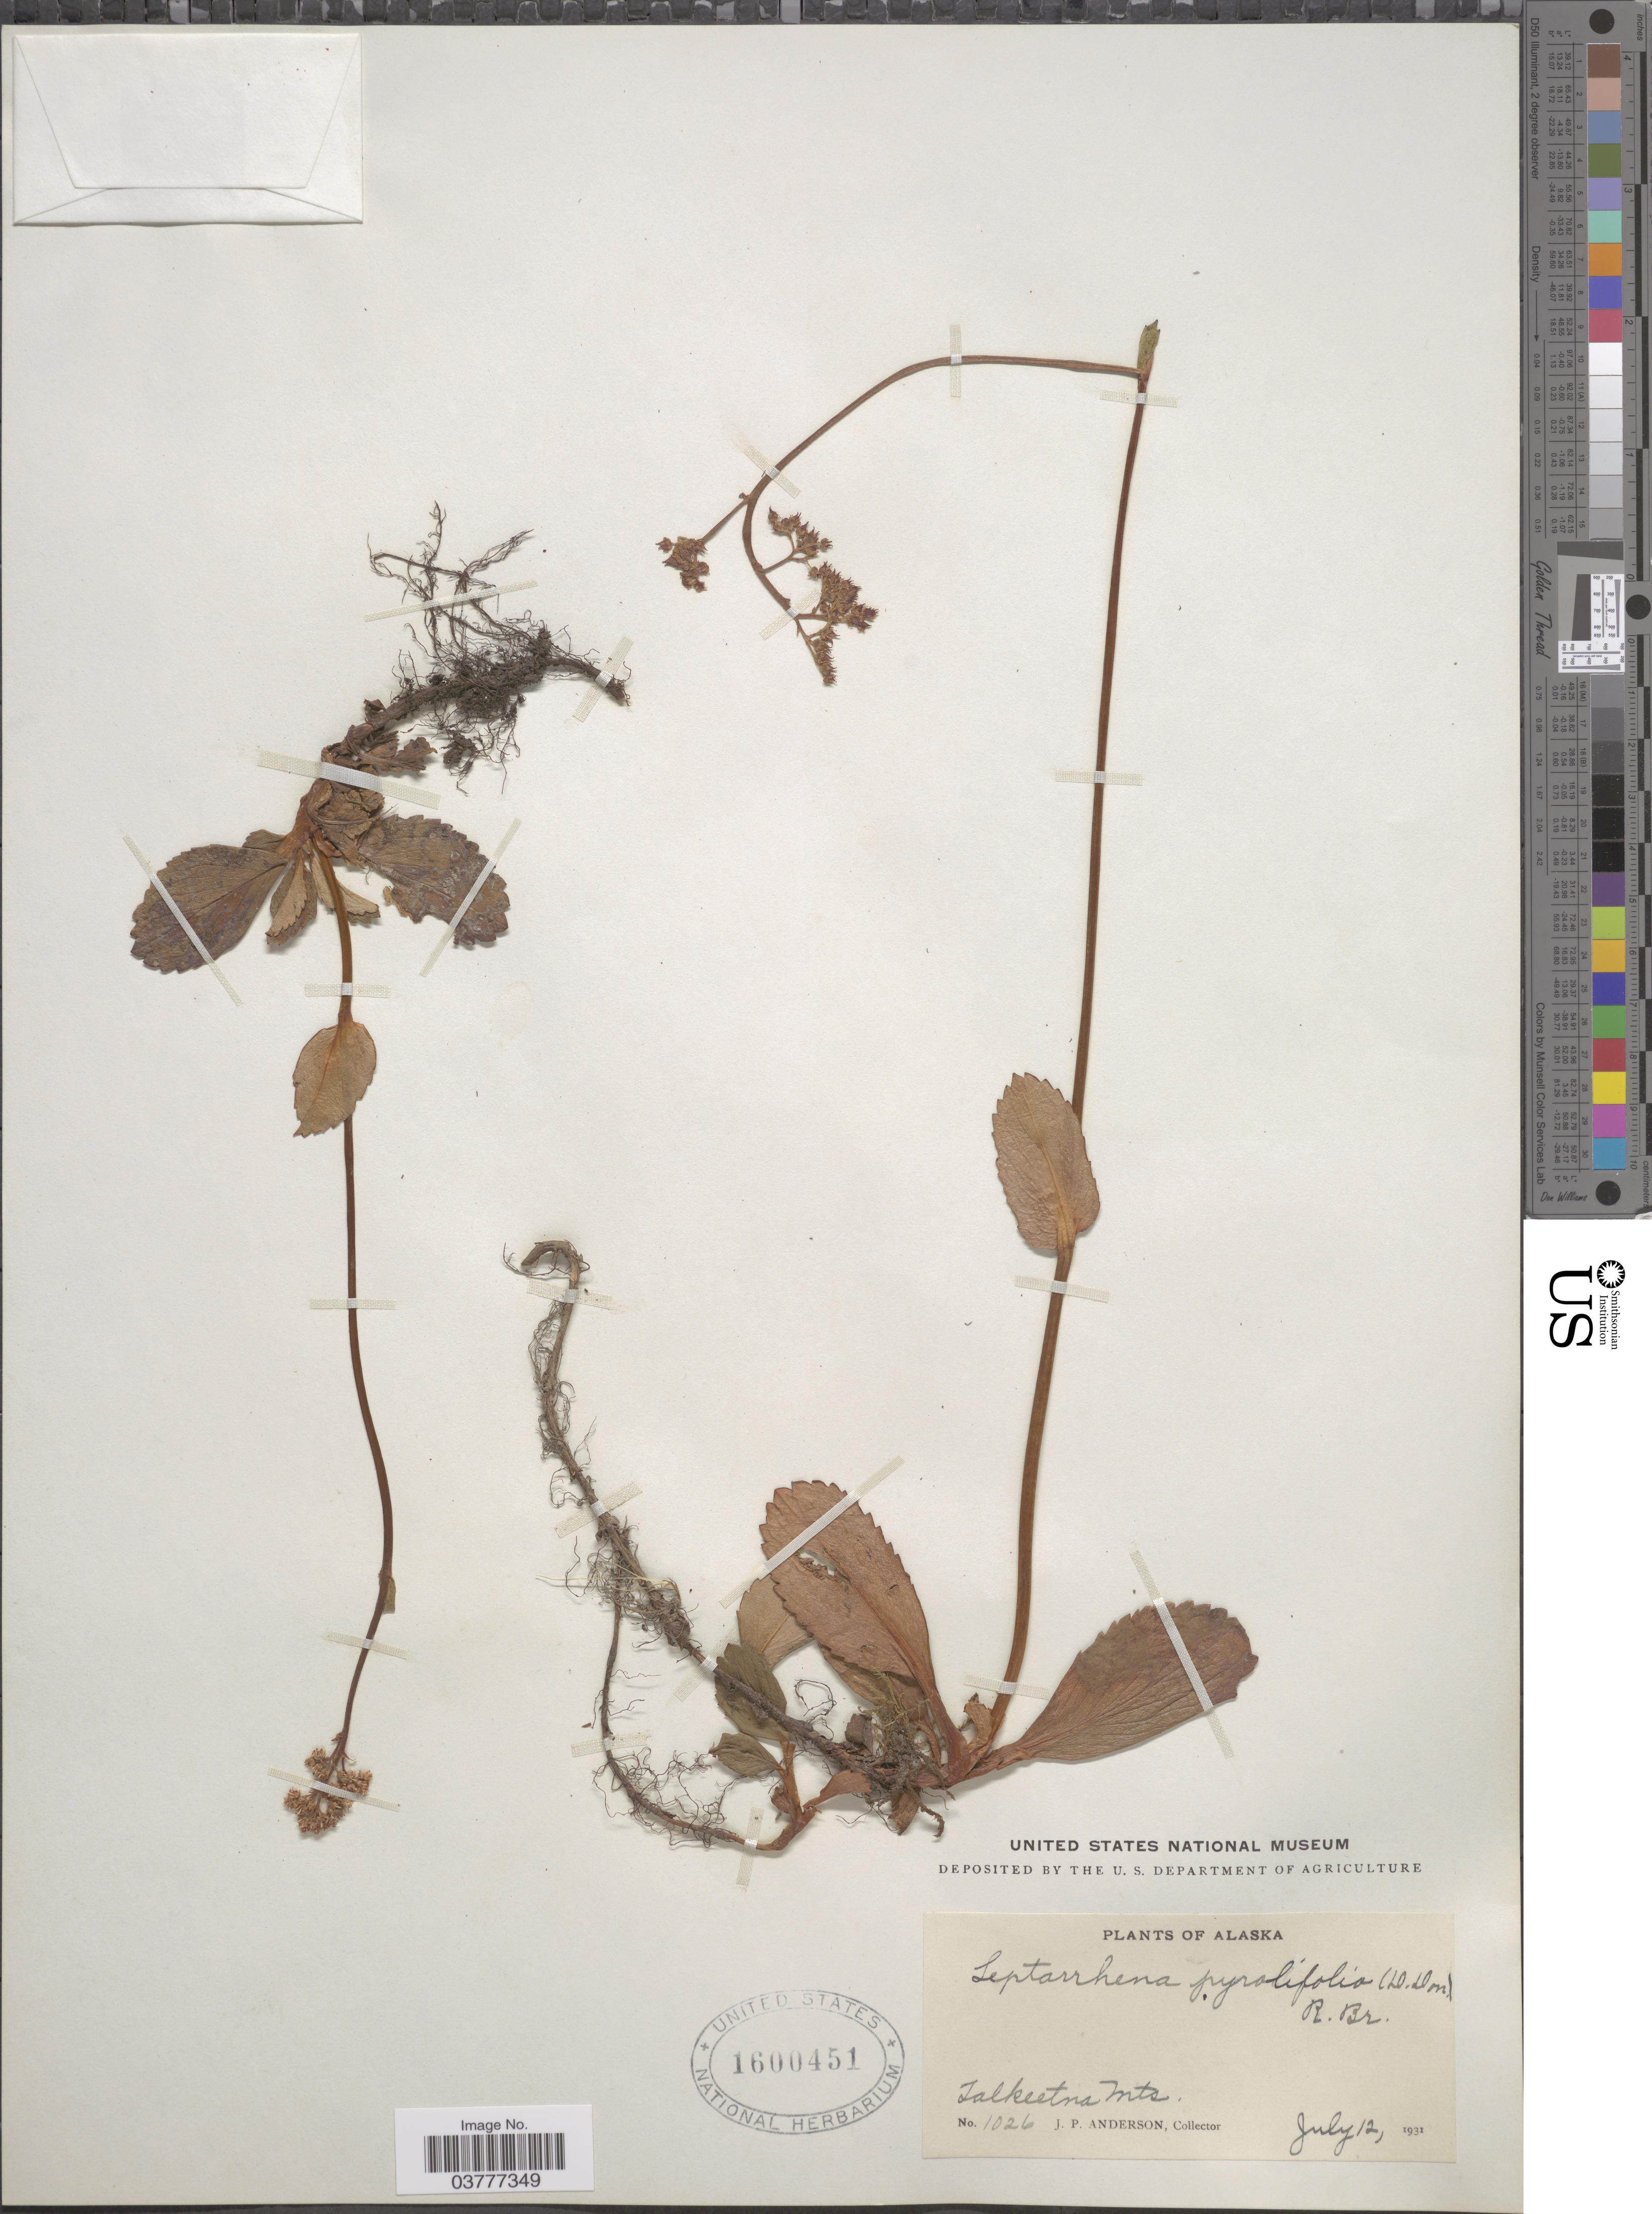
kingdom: Plantae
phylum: Tracheophyta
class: Magnoliopsida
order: Saxifragales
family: Saxifragaceae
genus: Leptarrhena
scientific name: Leptarrhena pyrolifolia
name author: (D. Don) Ser.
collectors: J. P. Anderson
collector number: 1026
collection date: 1931-07-12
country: United States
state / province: Alaska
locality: Talkeetna Mts.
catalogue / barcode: US 1600451